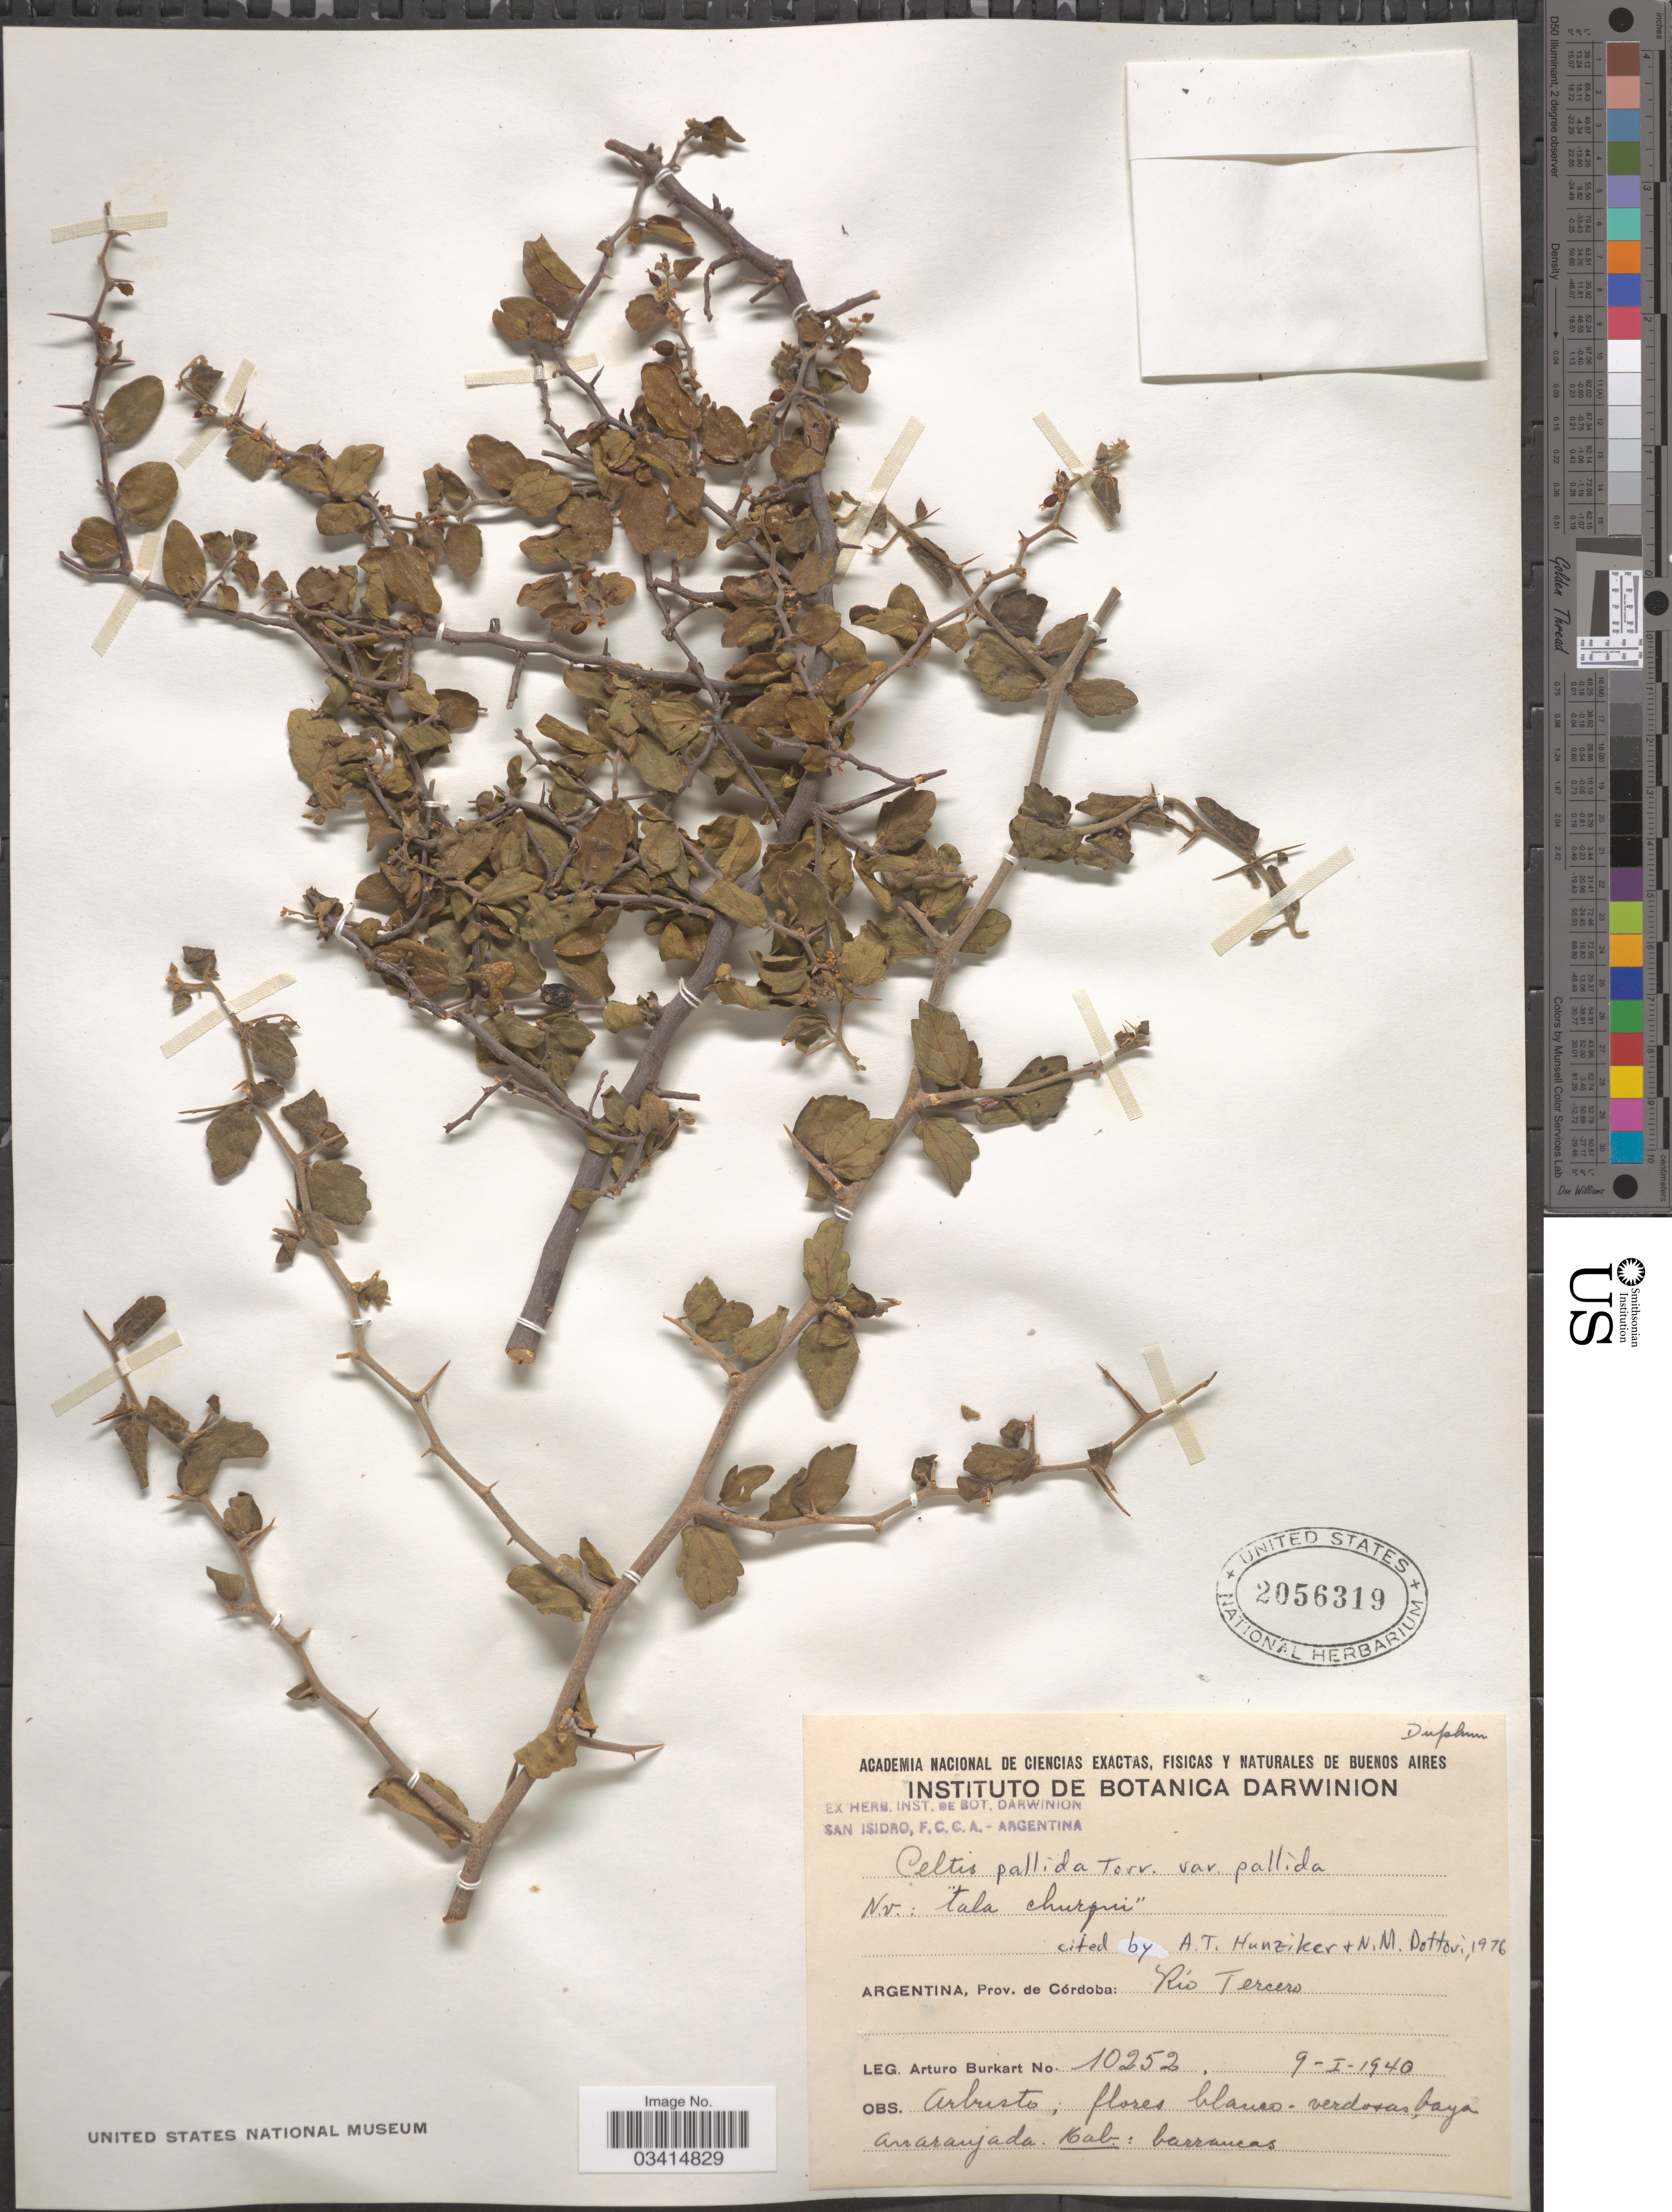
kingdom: Plantae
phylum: Tracheophyta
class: Magnoliopsida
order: Rosales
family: Cannabaceae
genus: Celtis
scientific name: Celtis pallida var. pallida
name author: Torr.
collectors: A. E. Burkart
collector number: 10252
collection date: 1940-01-09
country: Colombia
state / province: Córdoba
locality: Río Tercero.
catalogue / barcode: US 2056319